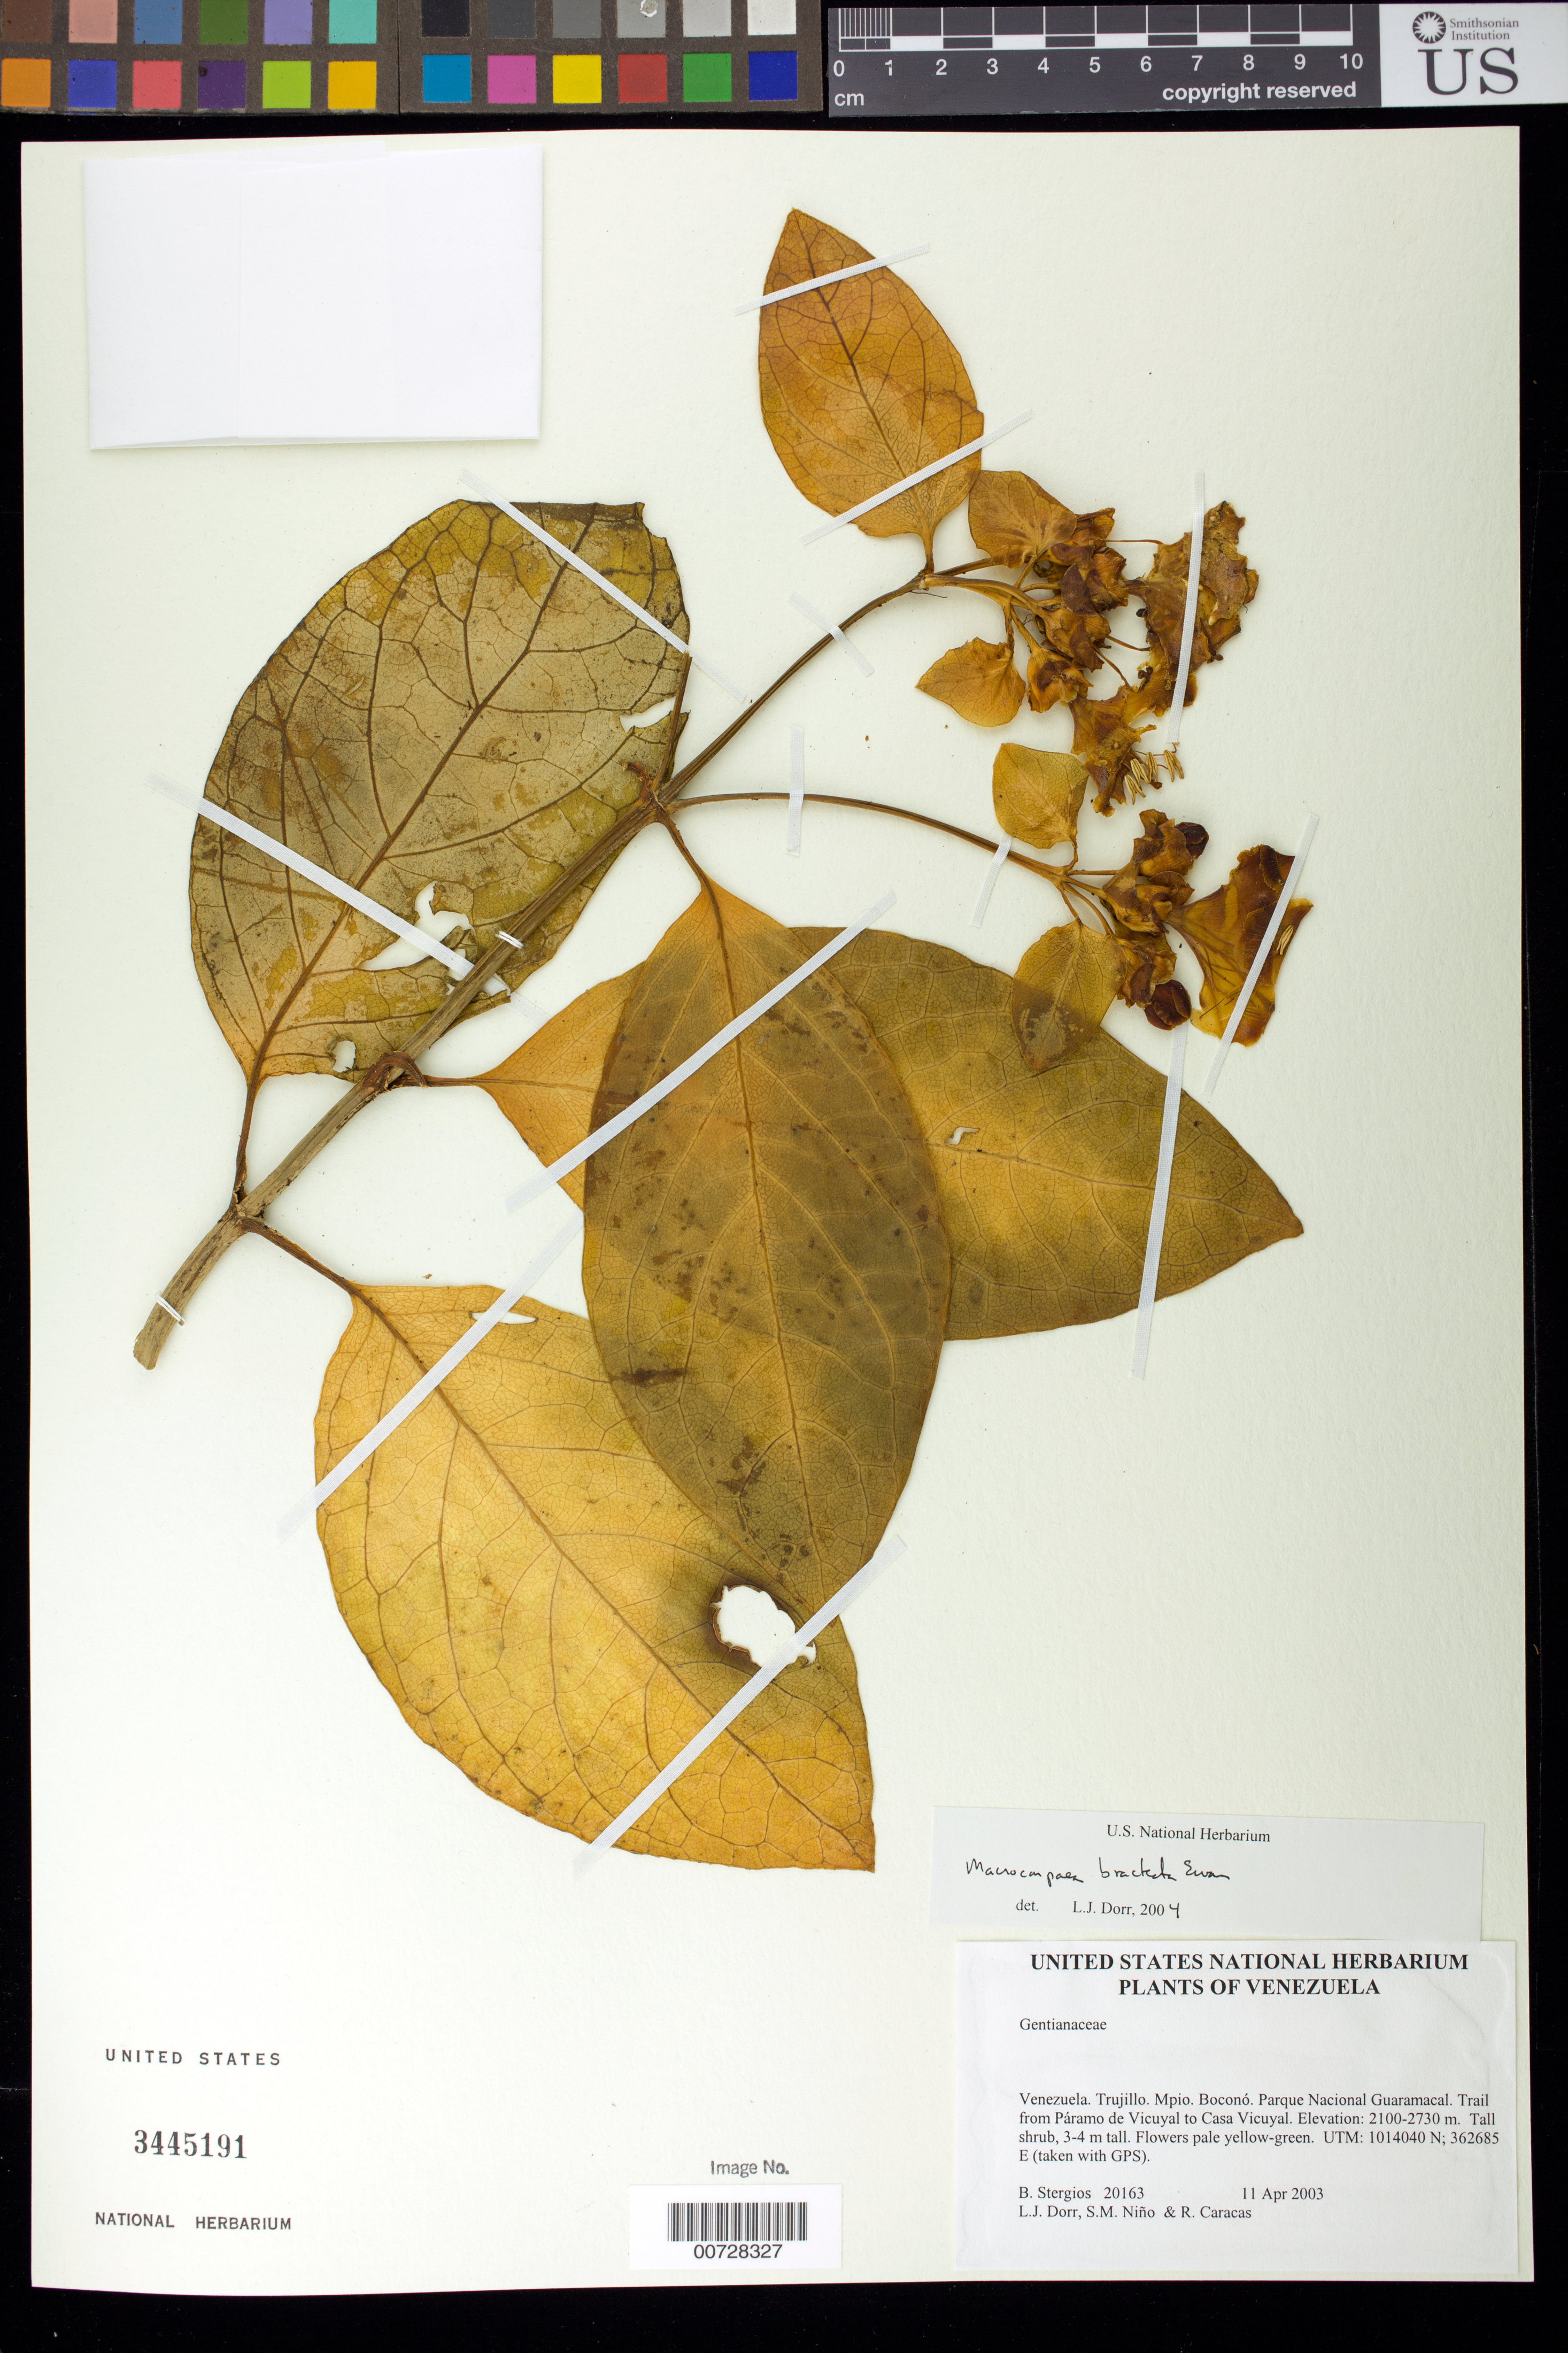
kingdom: Plantae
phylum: Tracheophyta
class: Magnoliopsida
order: Gentianales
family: Gentianaceae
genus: Macrocarpaea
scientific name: Macrocarpaea bracteata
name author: Ewan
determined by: Dorr, L. J., (BOT), Smithsonian Institution - National Museum of Natural History (UNITED STATES)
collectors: B. G. Stergios, L. J. Dorr, S. M. Niño & R. Caracas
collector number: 20163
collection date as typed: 11 Apr 2003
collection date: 2003-04-11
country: Venezuela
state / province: Trujillo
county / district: Boconó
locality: Parque Nacional Guaramacal. Trail from Páramo de Vicuyal to Casa Vicuyal.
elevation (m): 2100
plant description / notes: PORT, US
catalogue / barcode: US 3445191